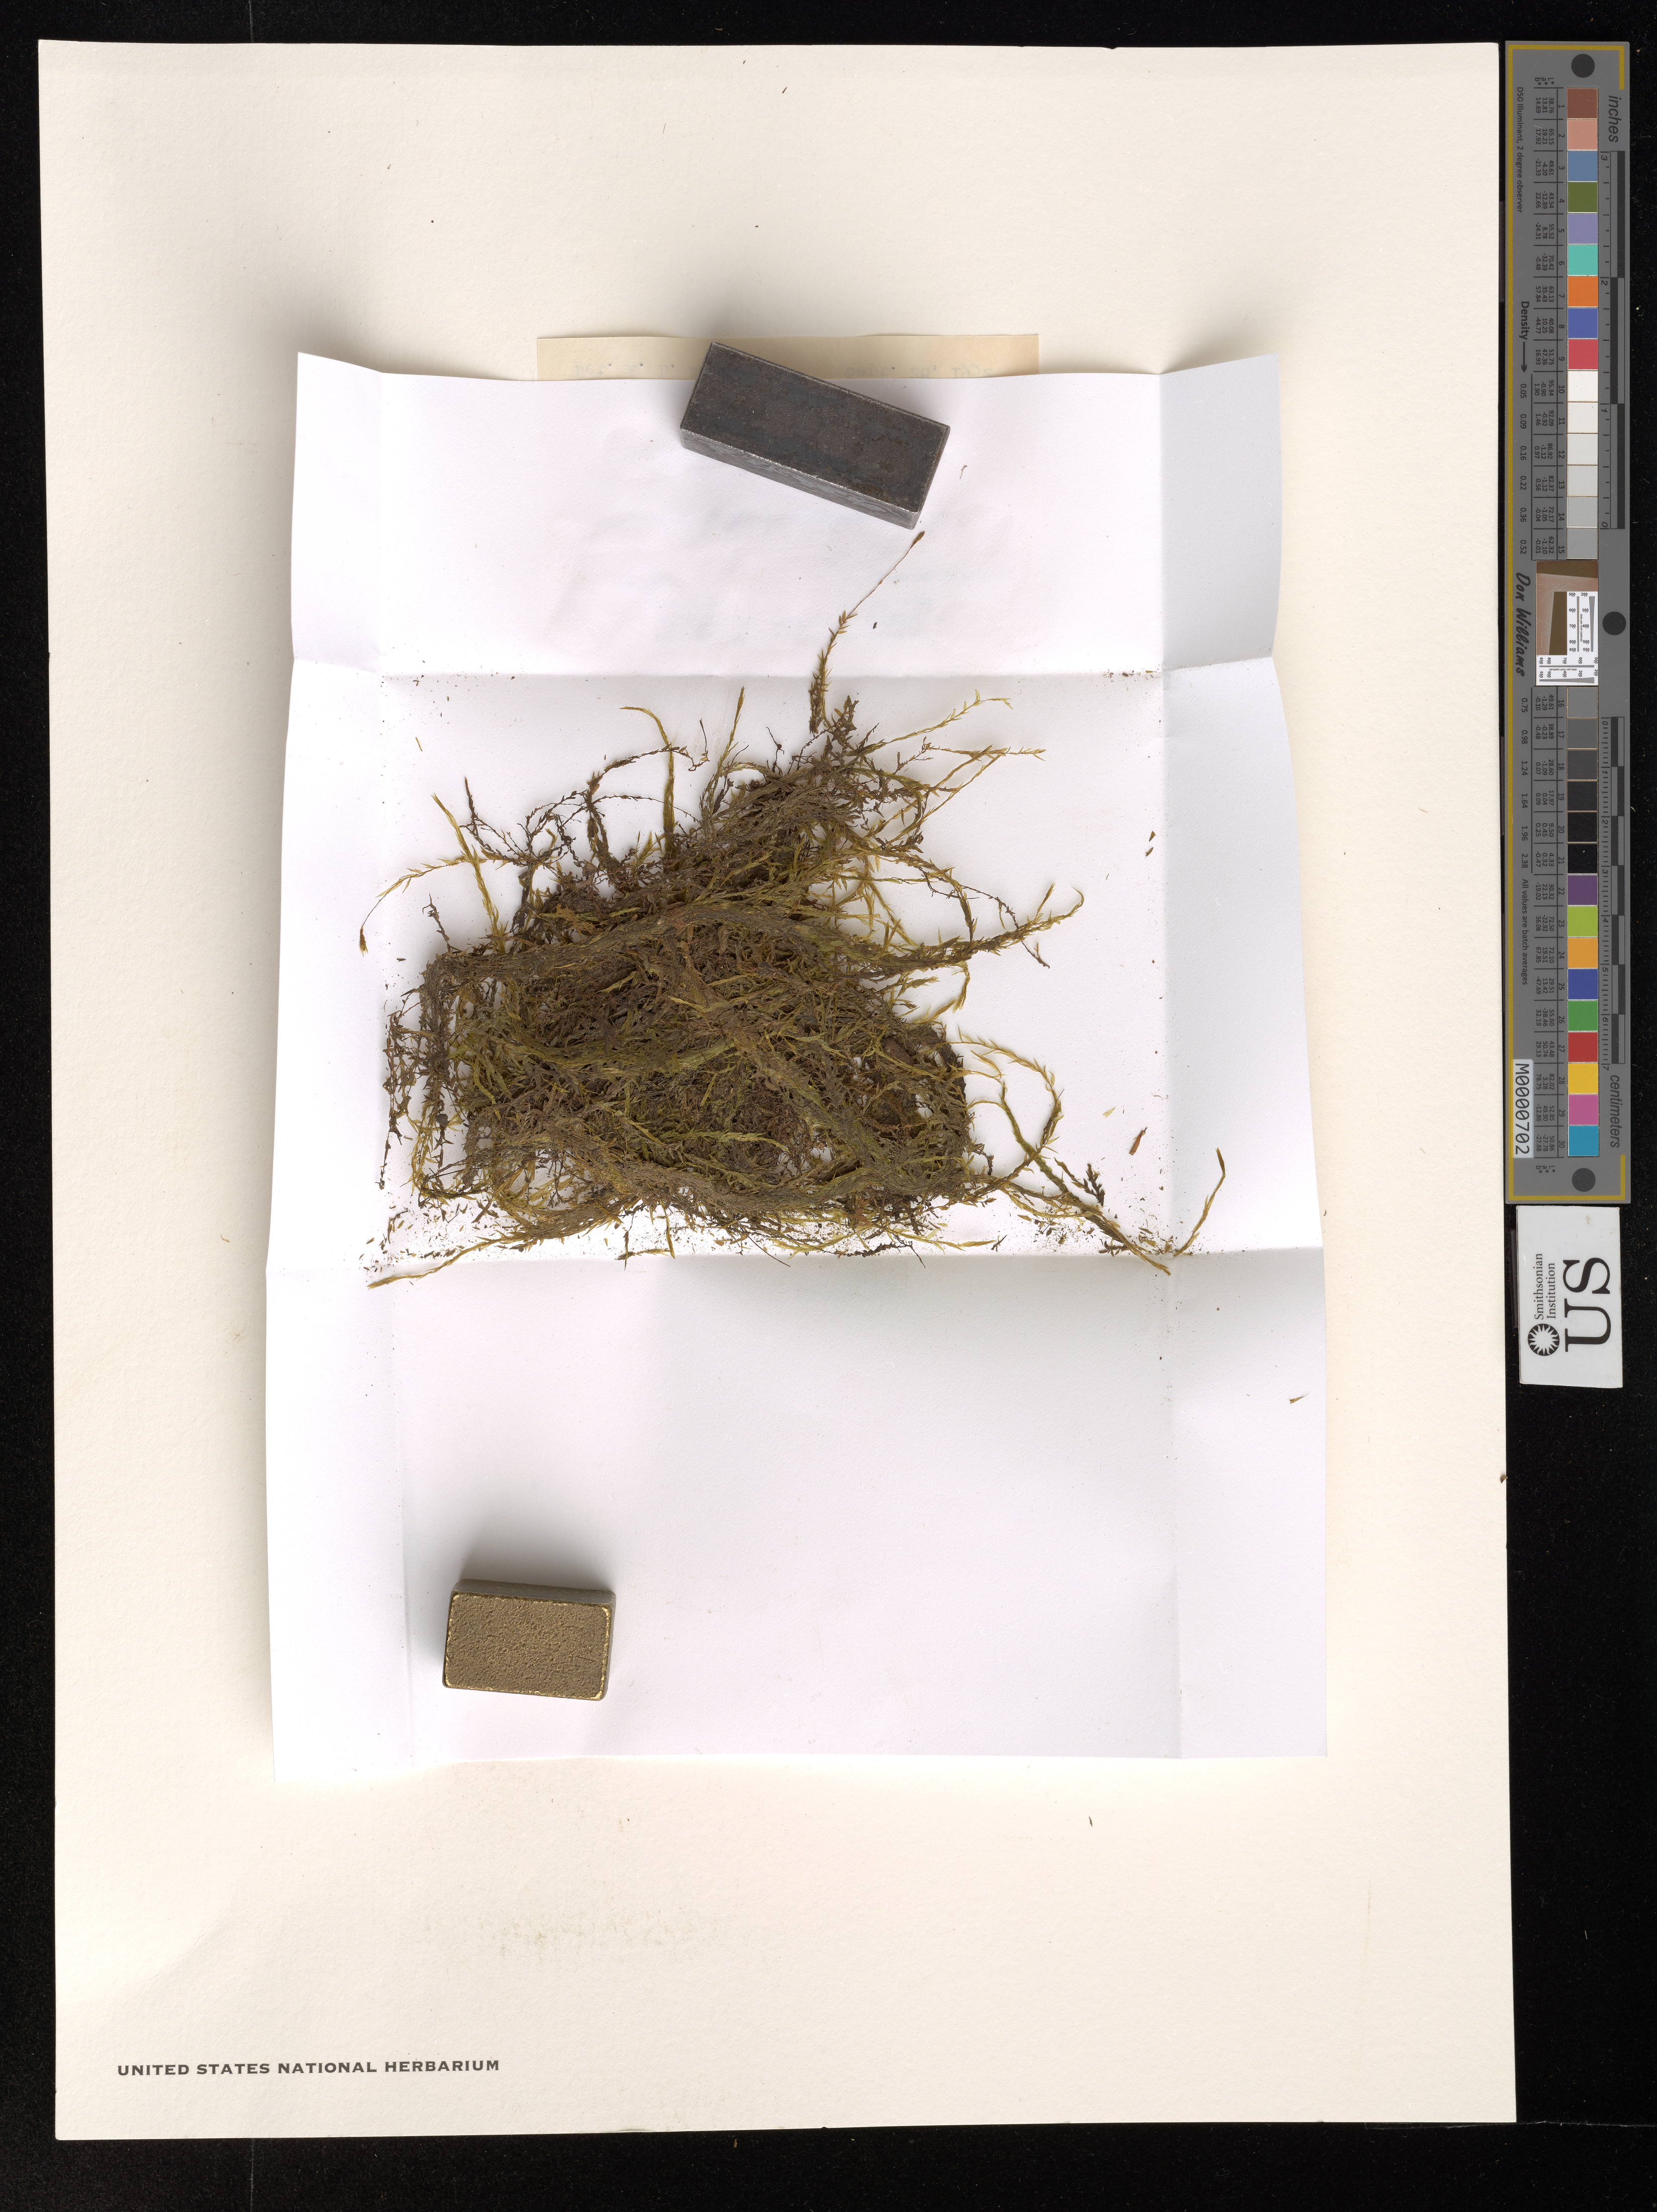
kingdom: Plantae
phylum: Bryophyta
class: Bryopsida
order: Hypnales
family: Fontinalaceae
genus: Fontinalis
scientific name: Fontinalis novae-angliae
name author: Sull.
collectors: W. Muenscher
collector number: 23738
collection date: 1952-09-28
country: United States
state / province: New York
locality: Five Mile Creek. Yates County.